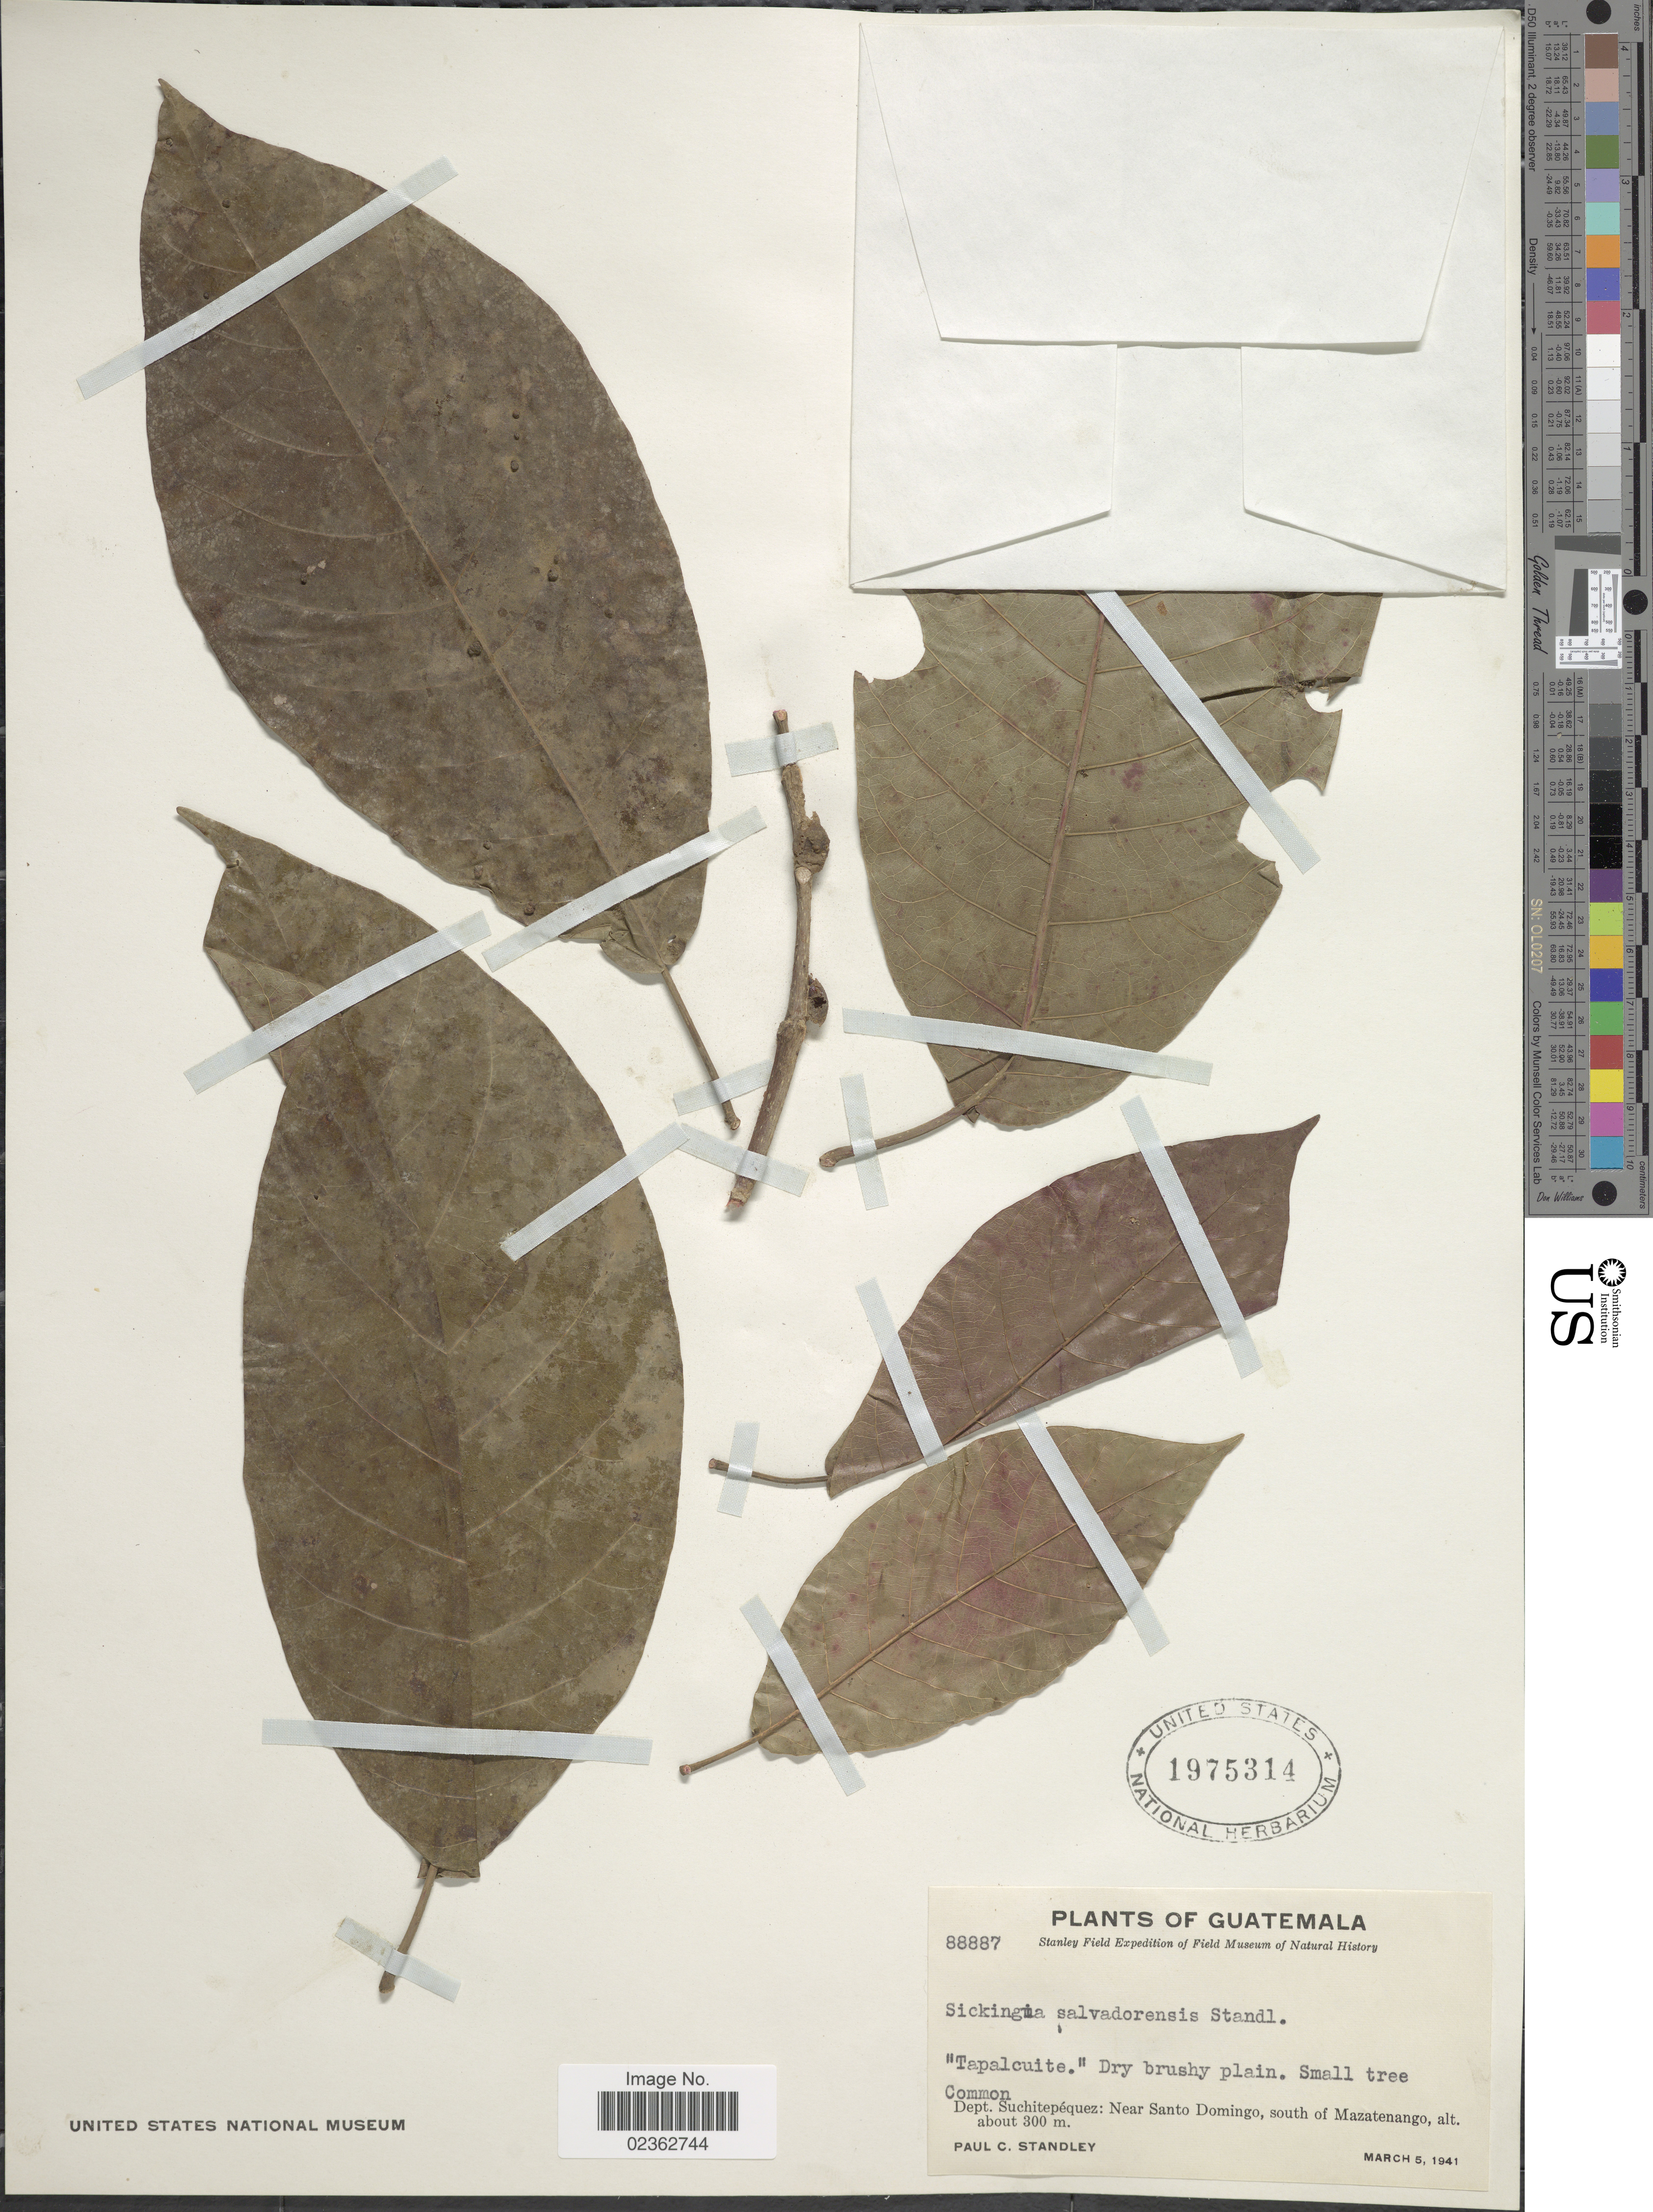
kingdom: Plantae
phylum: Tracheophyta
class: Magnoliopsida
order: Gentianales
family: Rubiaceae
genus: Simira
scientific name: Simira salvadorensis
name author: Standl.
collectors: P. C. Standley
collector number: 88887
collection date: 1941-03-05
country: Guatemala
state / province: Suchitepéquez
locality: Near SantoDomingo, south of Mazatenango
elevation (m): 300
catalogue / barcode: US 1975314